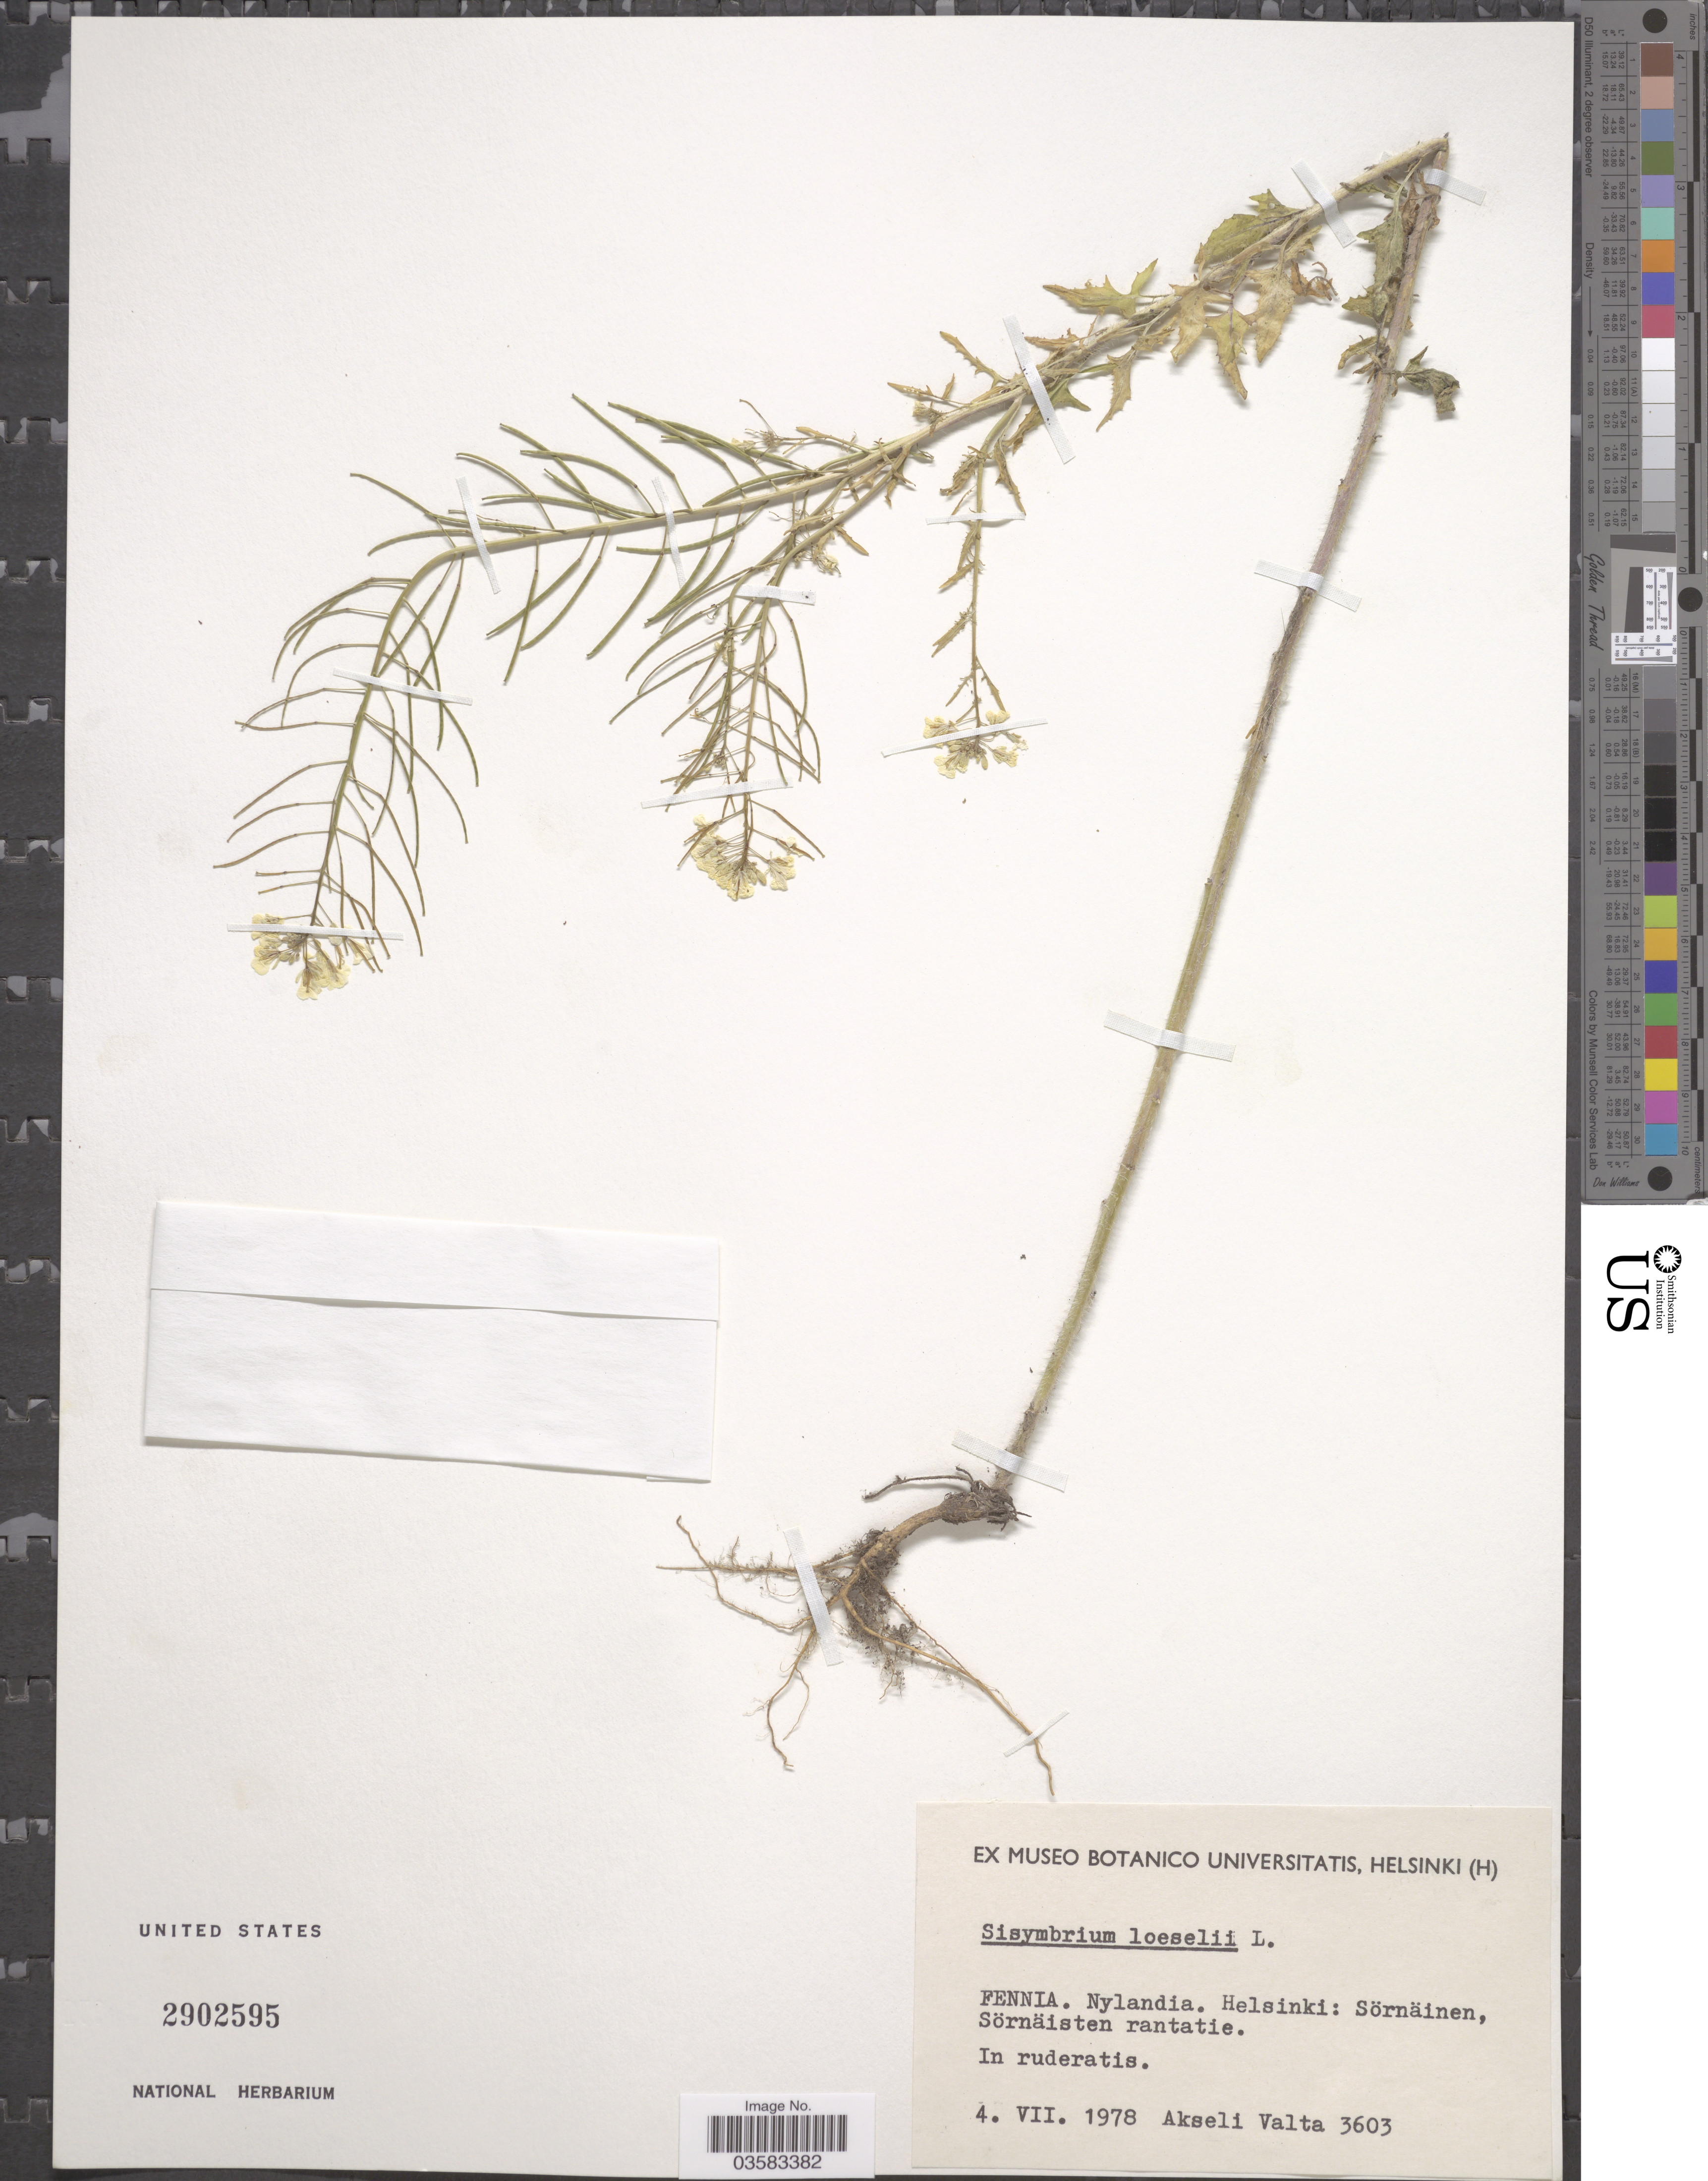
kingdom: Plantae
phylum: Tracheophyta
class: Magnoliopsida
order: Brassicales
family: Brassicaceae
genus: Sisymbrium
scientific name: Sisymbrium loeselii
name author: L.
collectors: A. Valta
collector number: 3603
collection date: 1978-07-04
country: Finland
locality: Fennia. Nylandia. Helsinki: Sörnäinen, Sörnäisten rantatie.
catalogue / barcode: US 2902595